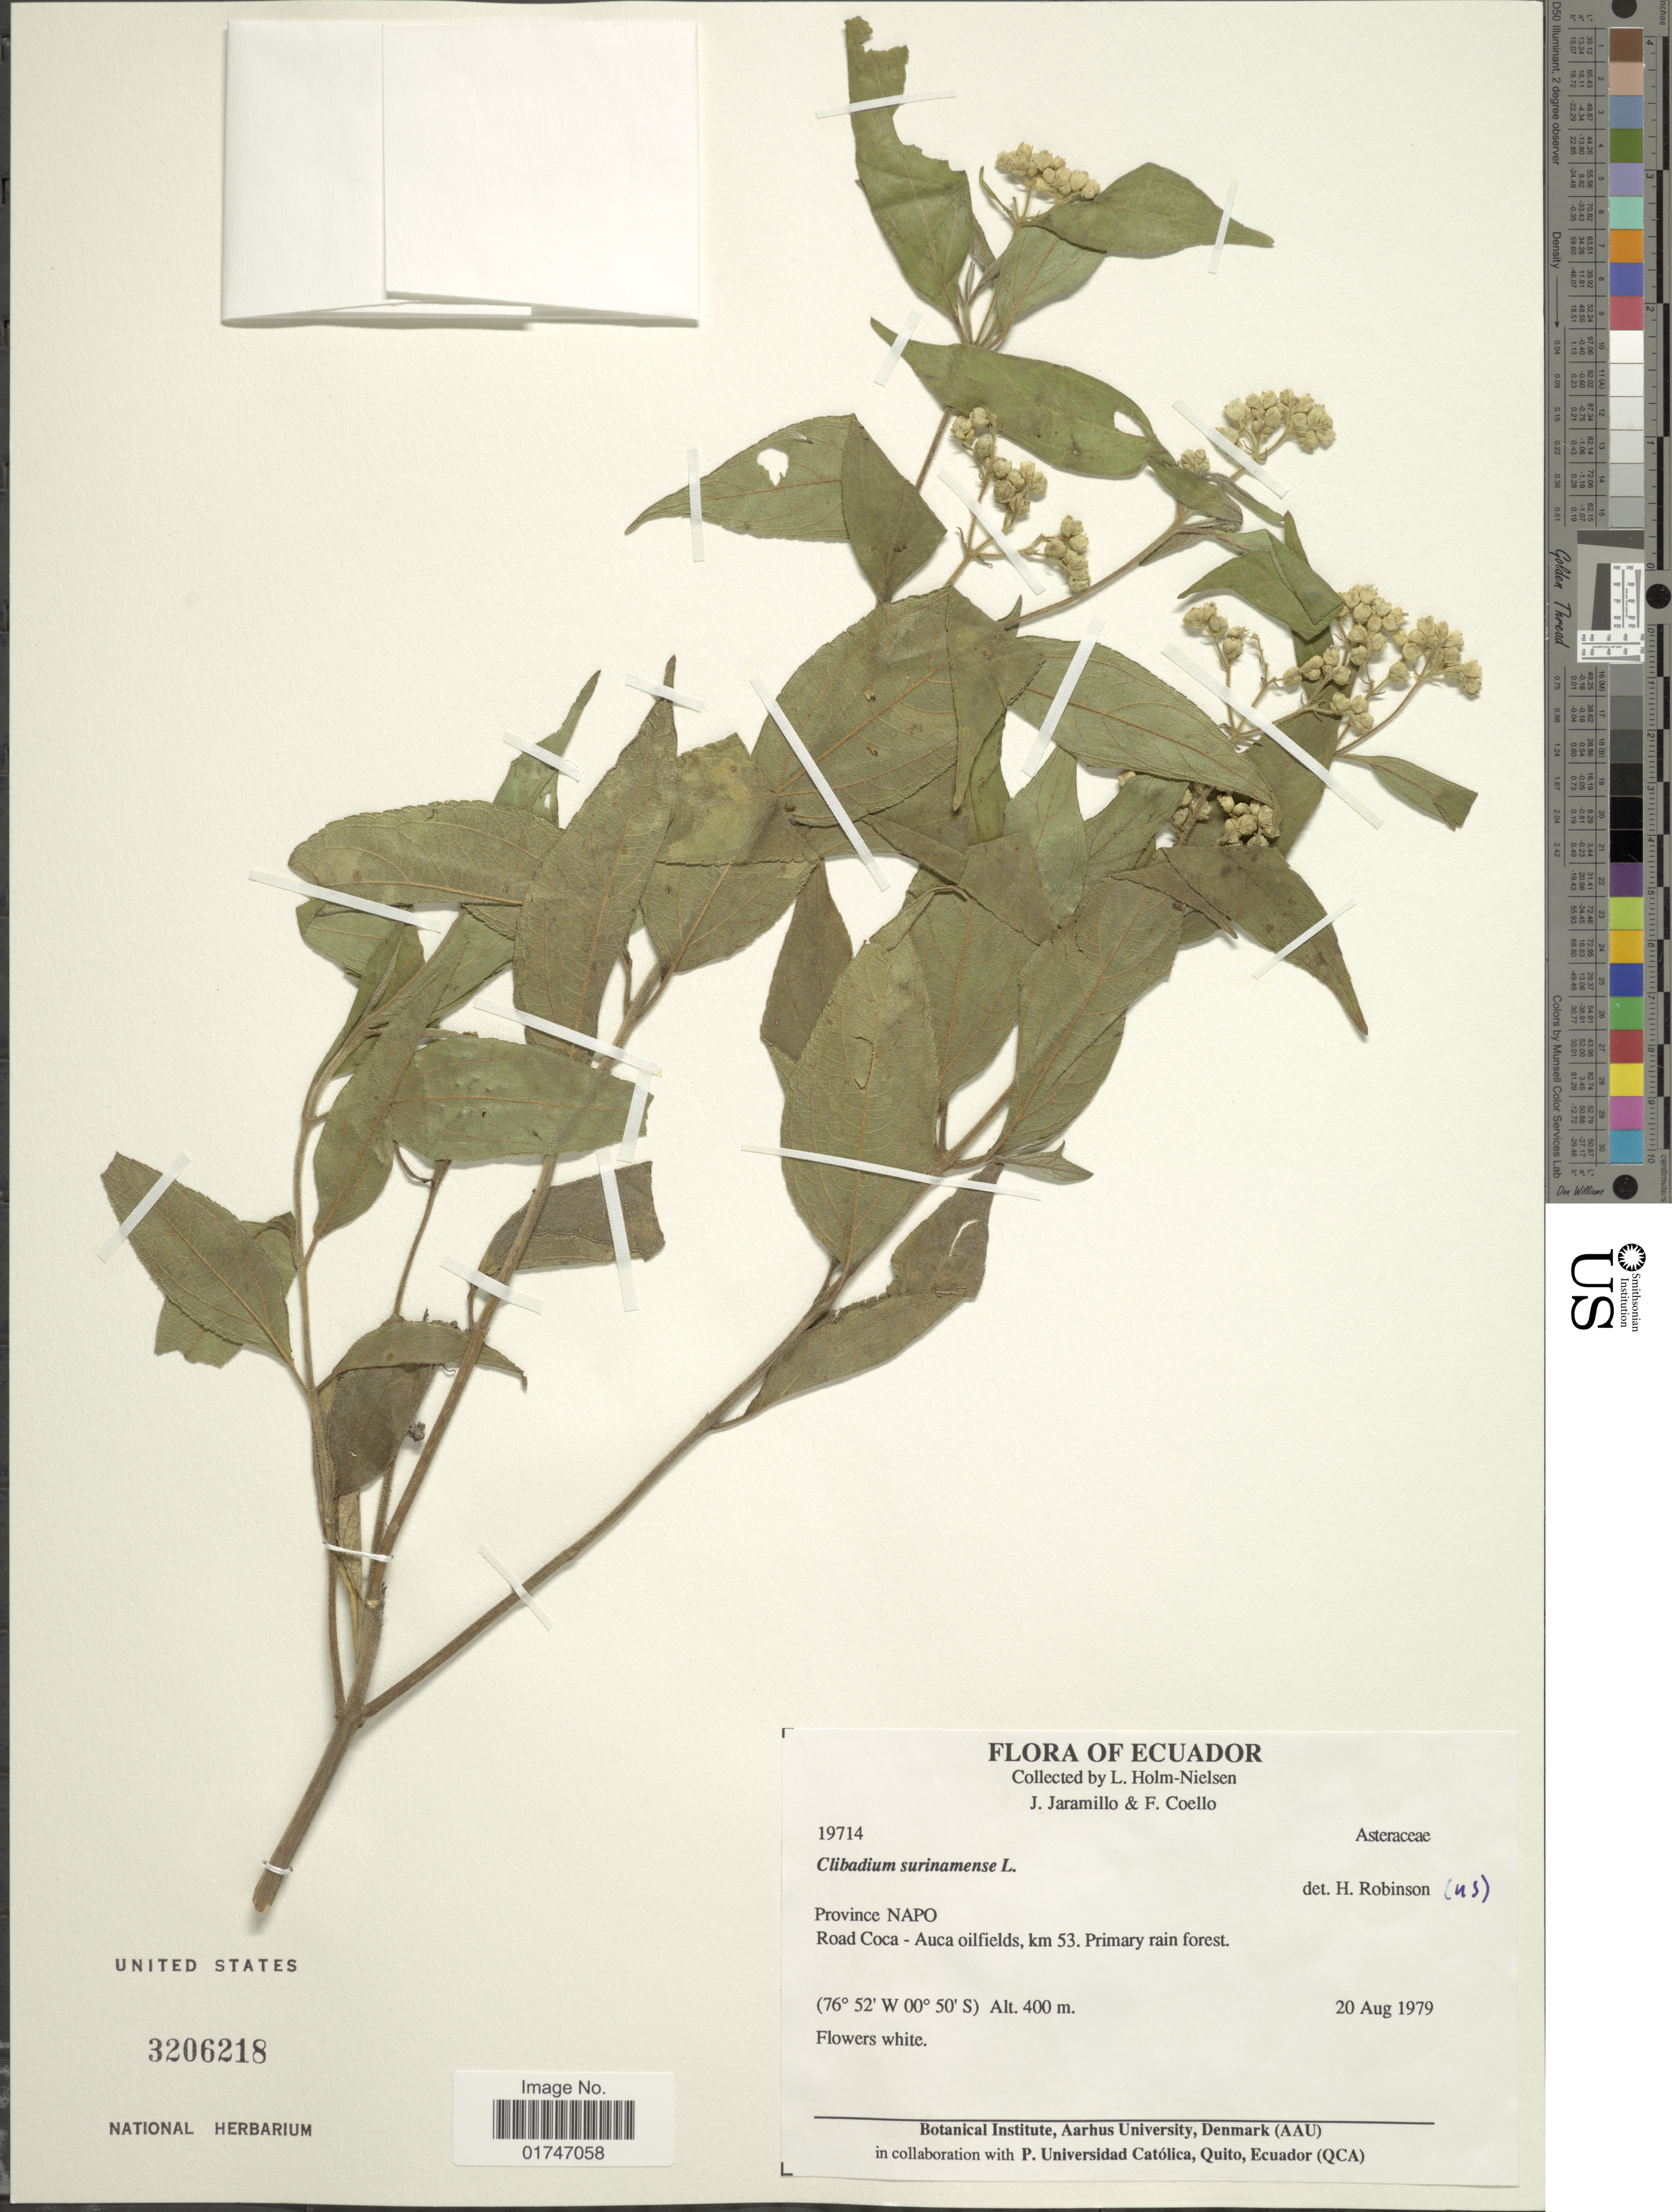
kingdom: Plantae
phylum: Tracheophyta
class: Magnoliopsida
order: Asterales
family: Asteraceae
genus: Clibadium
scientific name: Clibadium surinamense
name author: L.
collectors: L. B. Holm-Nielsen, J. Jaramillo & F. Coello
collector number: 19714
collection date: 1979-08-20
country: Ecuador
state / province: Napo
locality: Province Napo. Road Coca - Auca oilfields, km 53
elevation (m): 400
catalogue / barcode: US 3206218